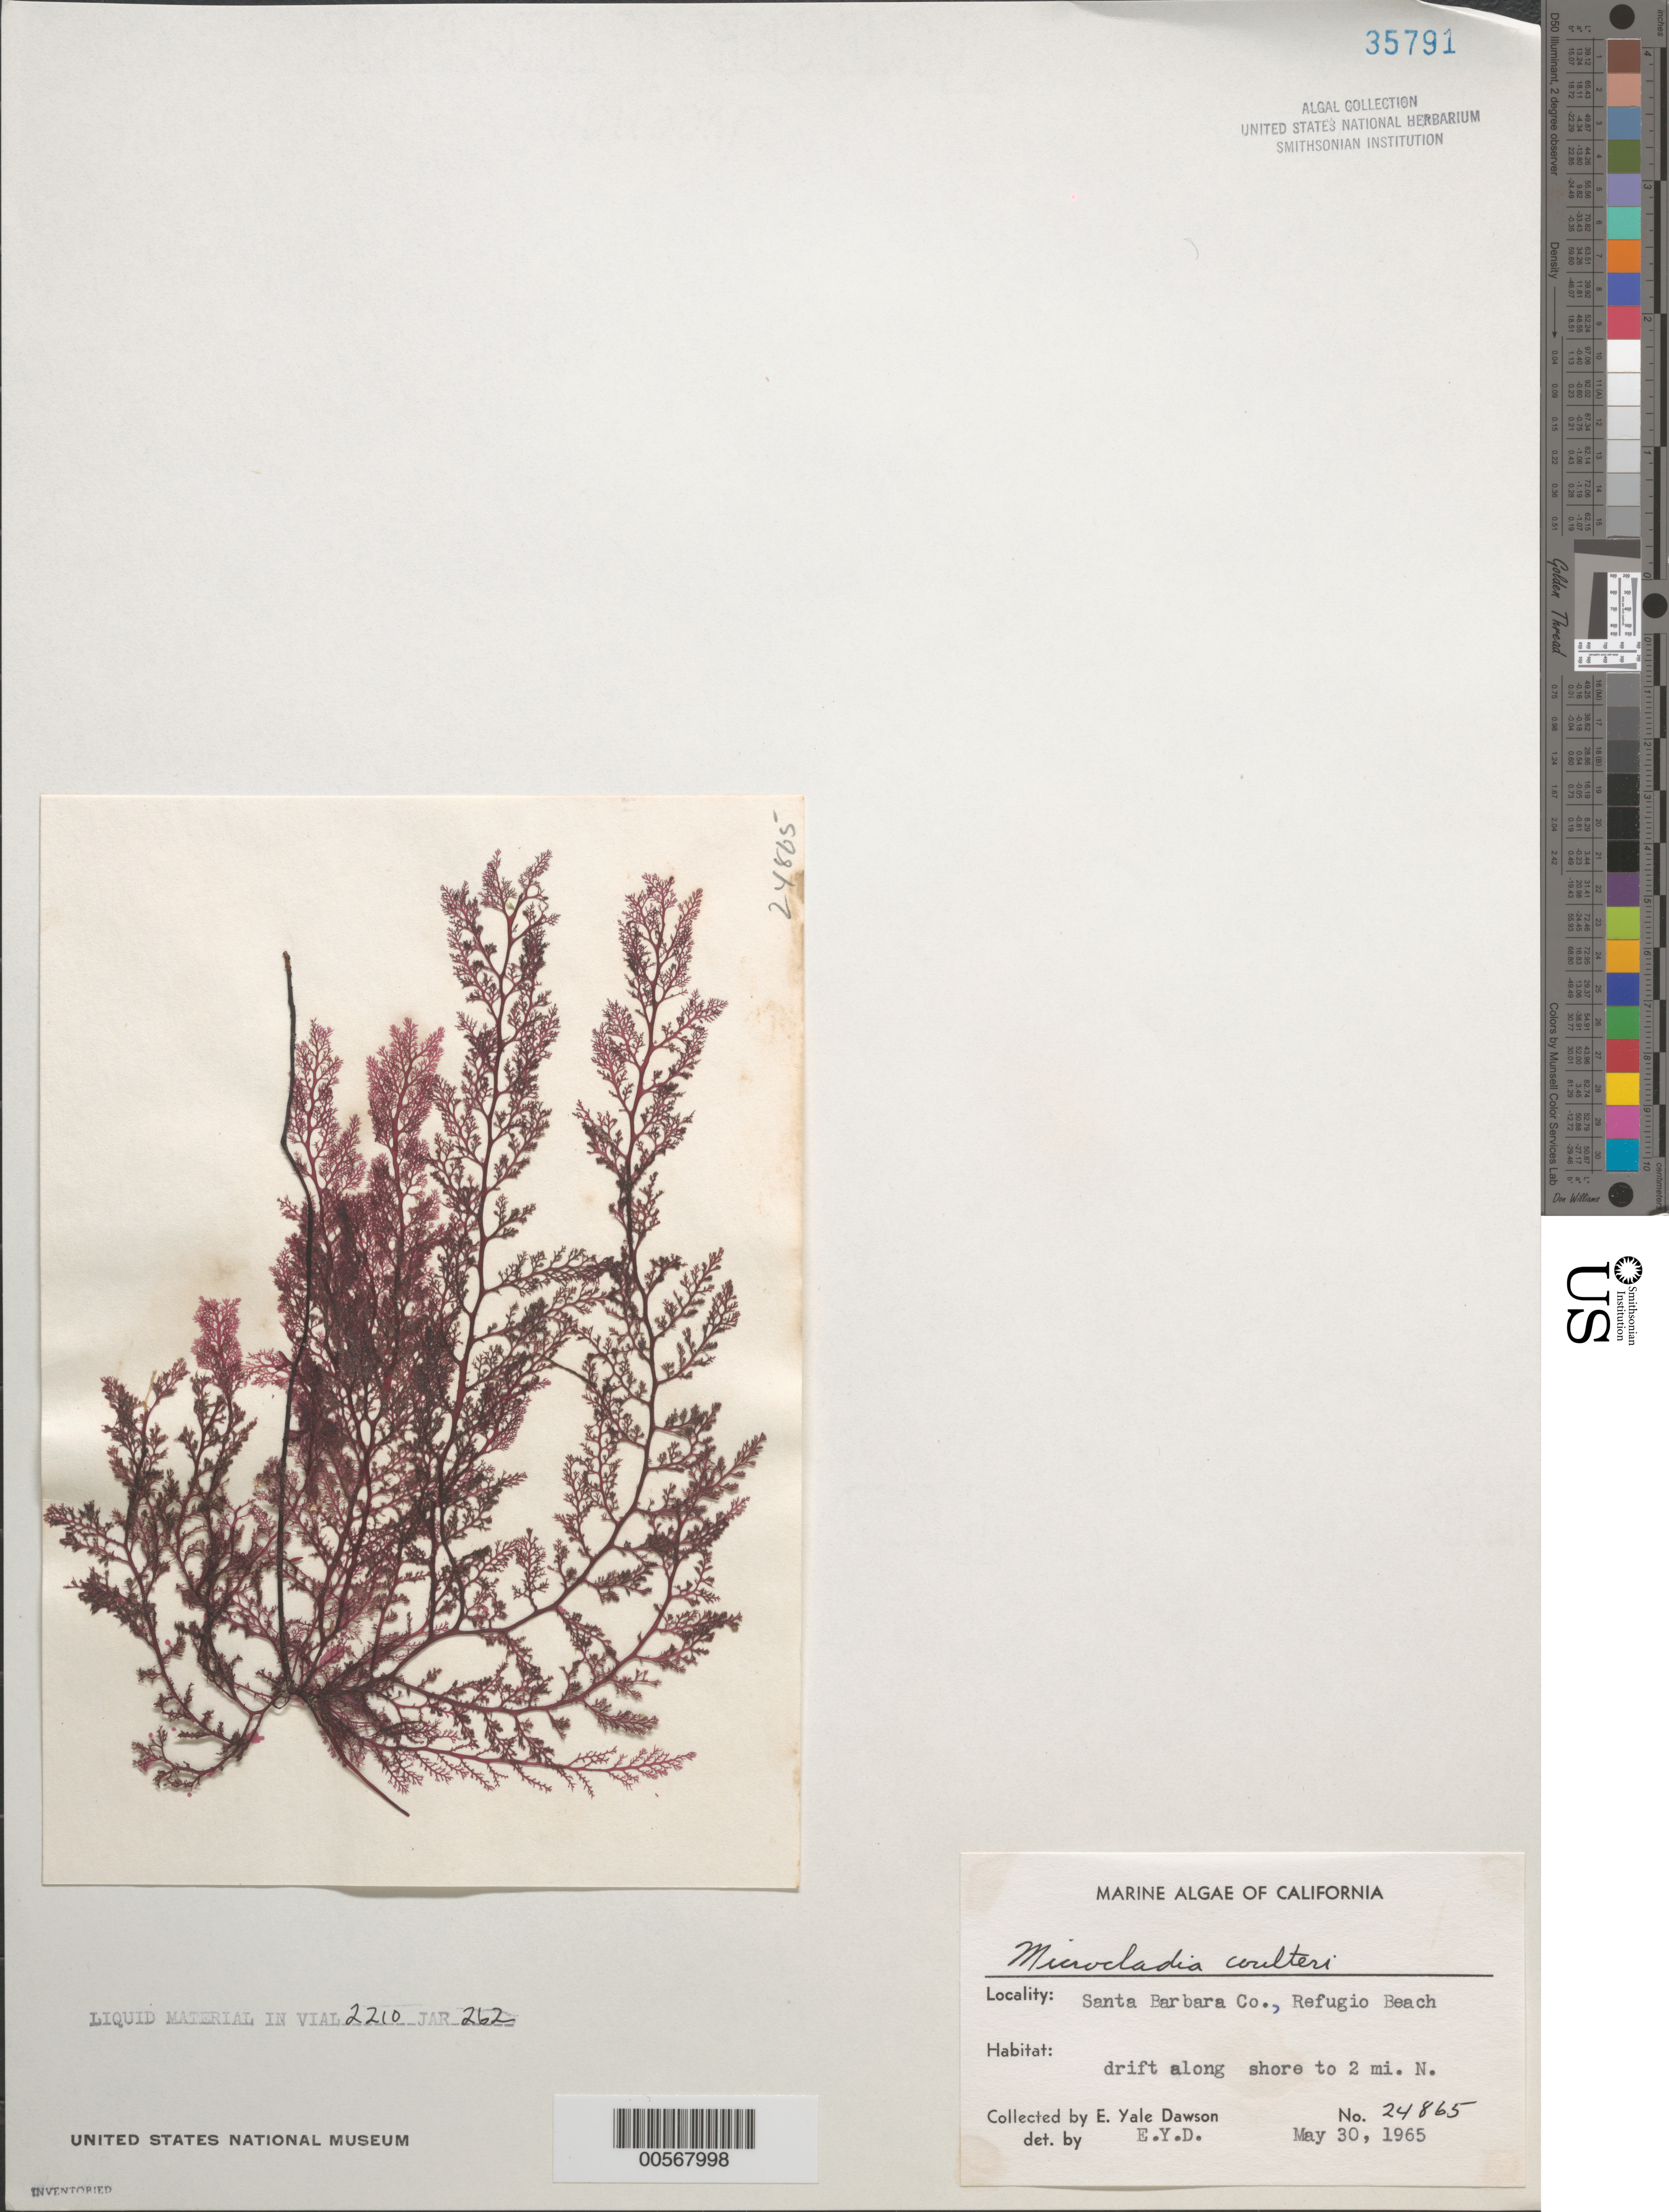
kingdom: Plantae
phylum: Rhodophyta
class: Florideophyceae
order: Ceramiales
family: Ceramiaceae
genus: Microcladia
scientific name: Microcladia coulteri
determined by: Dawson, E. Y.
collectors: E. Y. Dawson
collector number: EYD 24865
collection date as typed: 30 May 1965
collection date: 1965-05-30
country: United States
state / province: California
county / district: Santa Barbara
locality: Refugio Beach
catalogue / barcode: US 35791